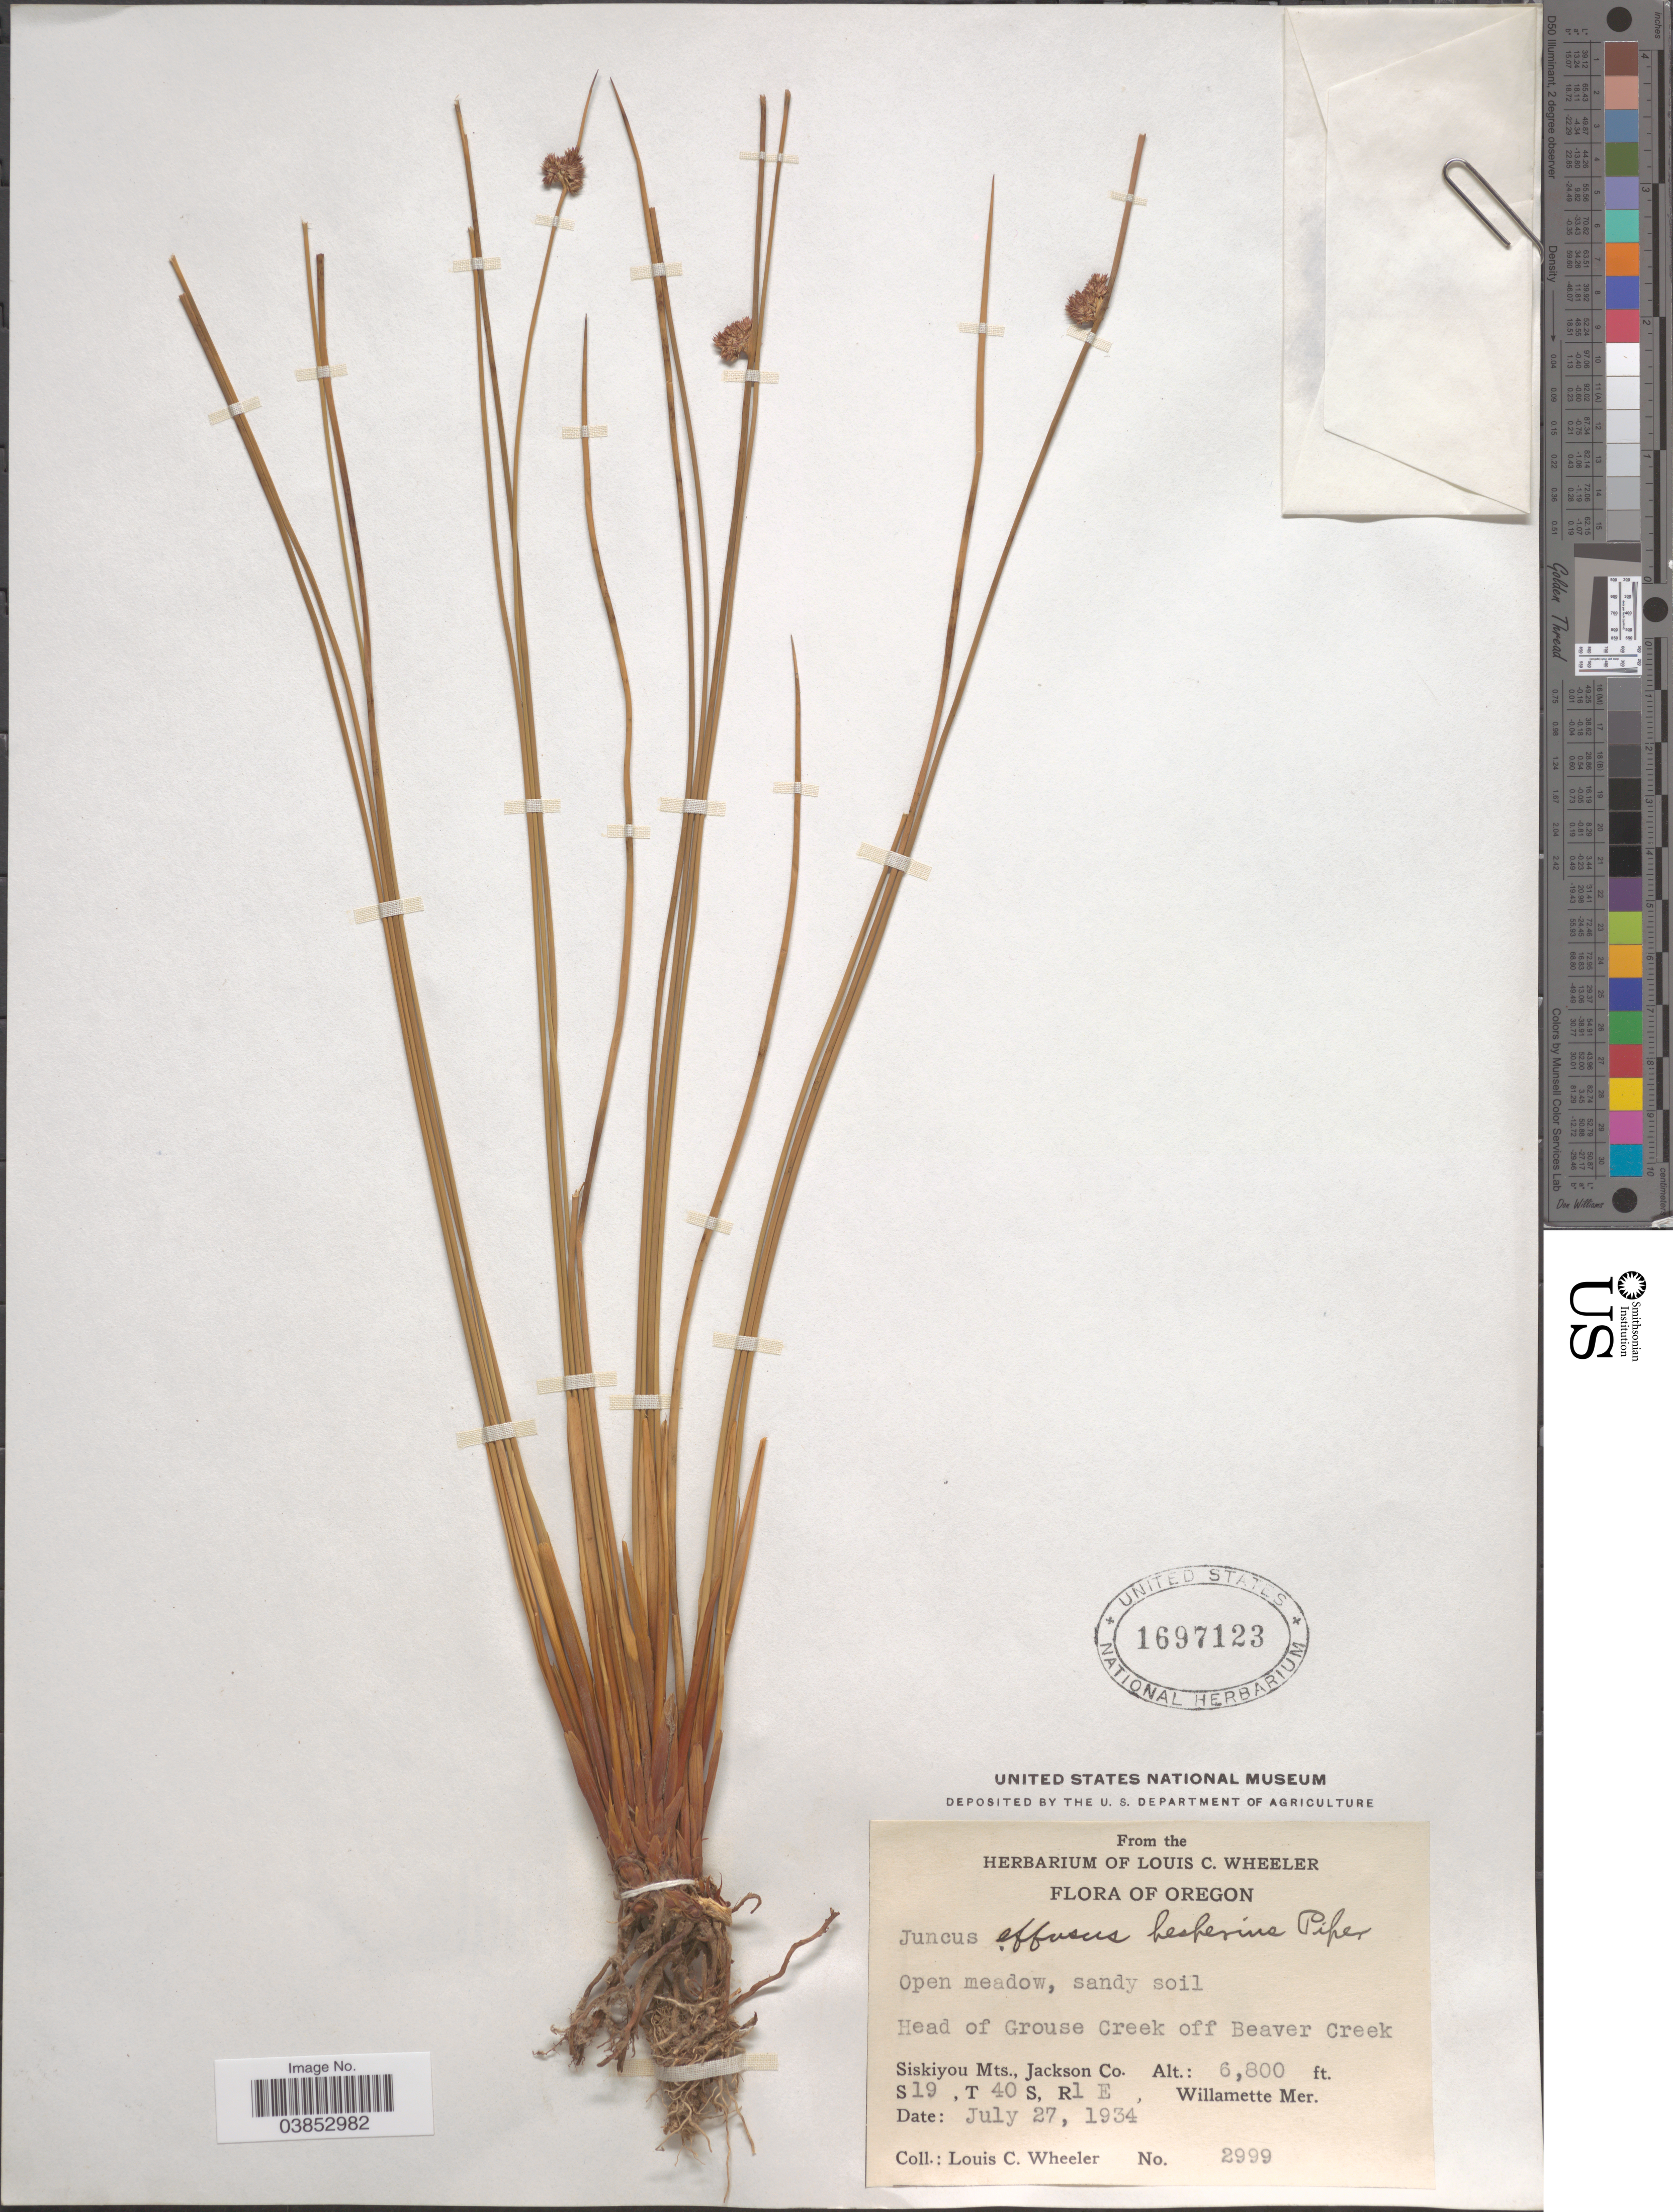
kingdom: Plantae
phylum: Tracheophyta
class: Liliopsida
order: Poales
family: Juncaceae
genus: Juncus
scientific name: Juncus effusus subsp. hesperius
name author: Piper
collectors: L. C. Wheeler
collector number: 2999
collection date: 1934-07-27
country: United States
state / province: Oregon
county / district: Jackson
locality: Head of Grouse Creek off Beaver Creek. Siskiyou Mts., Jackson Co. S19, T40S, R1 E, Willamette Mer.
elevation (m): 2073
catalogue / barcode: US 1697123